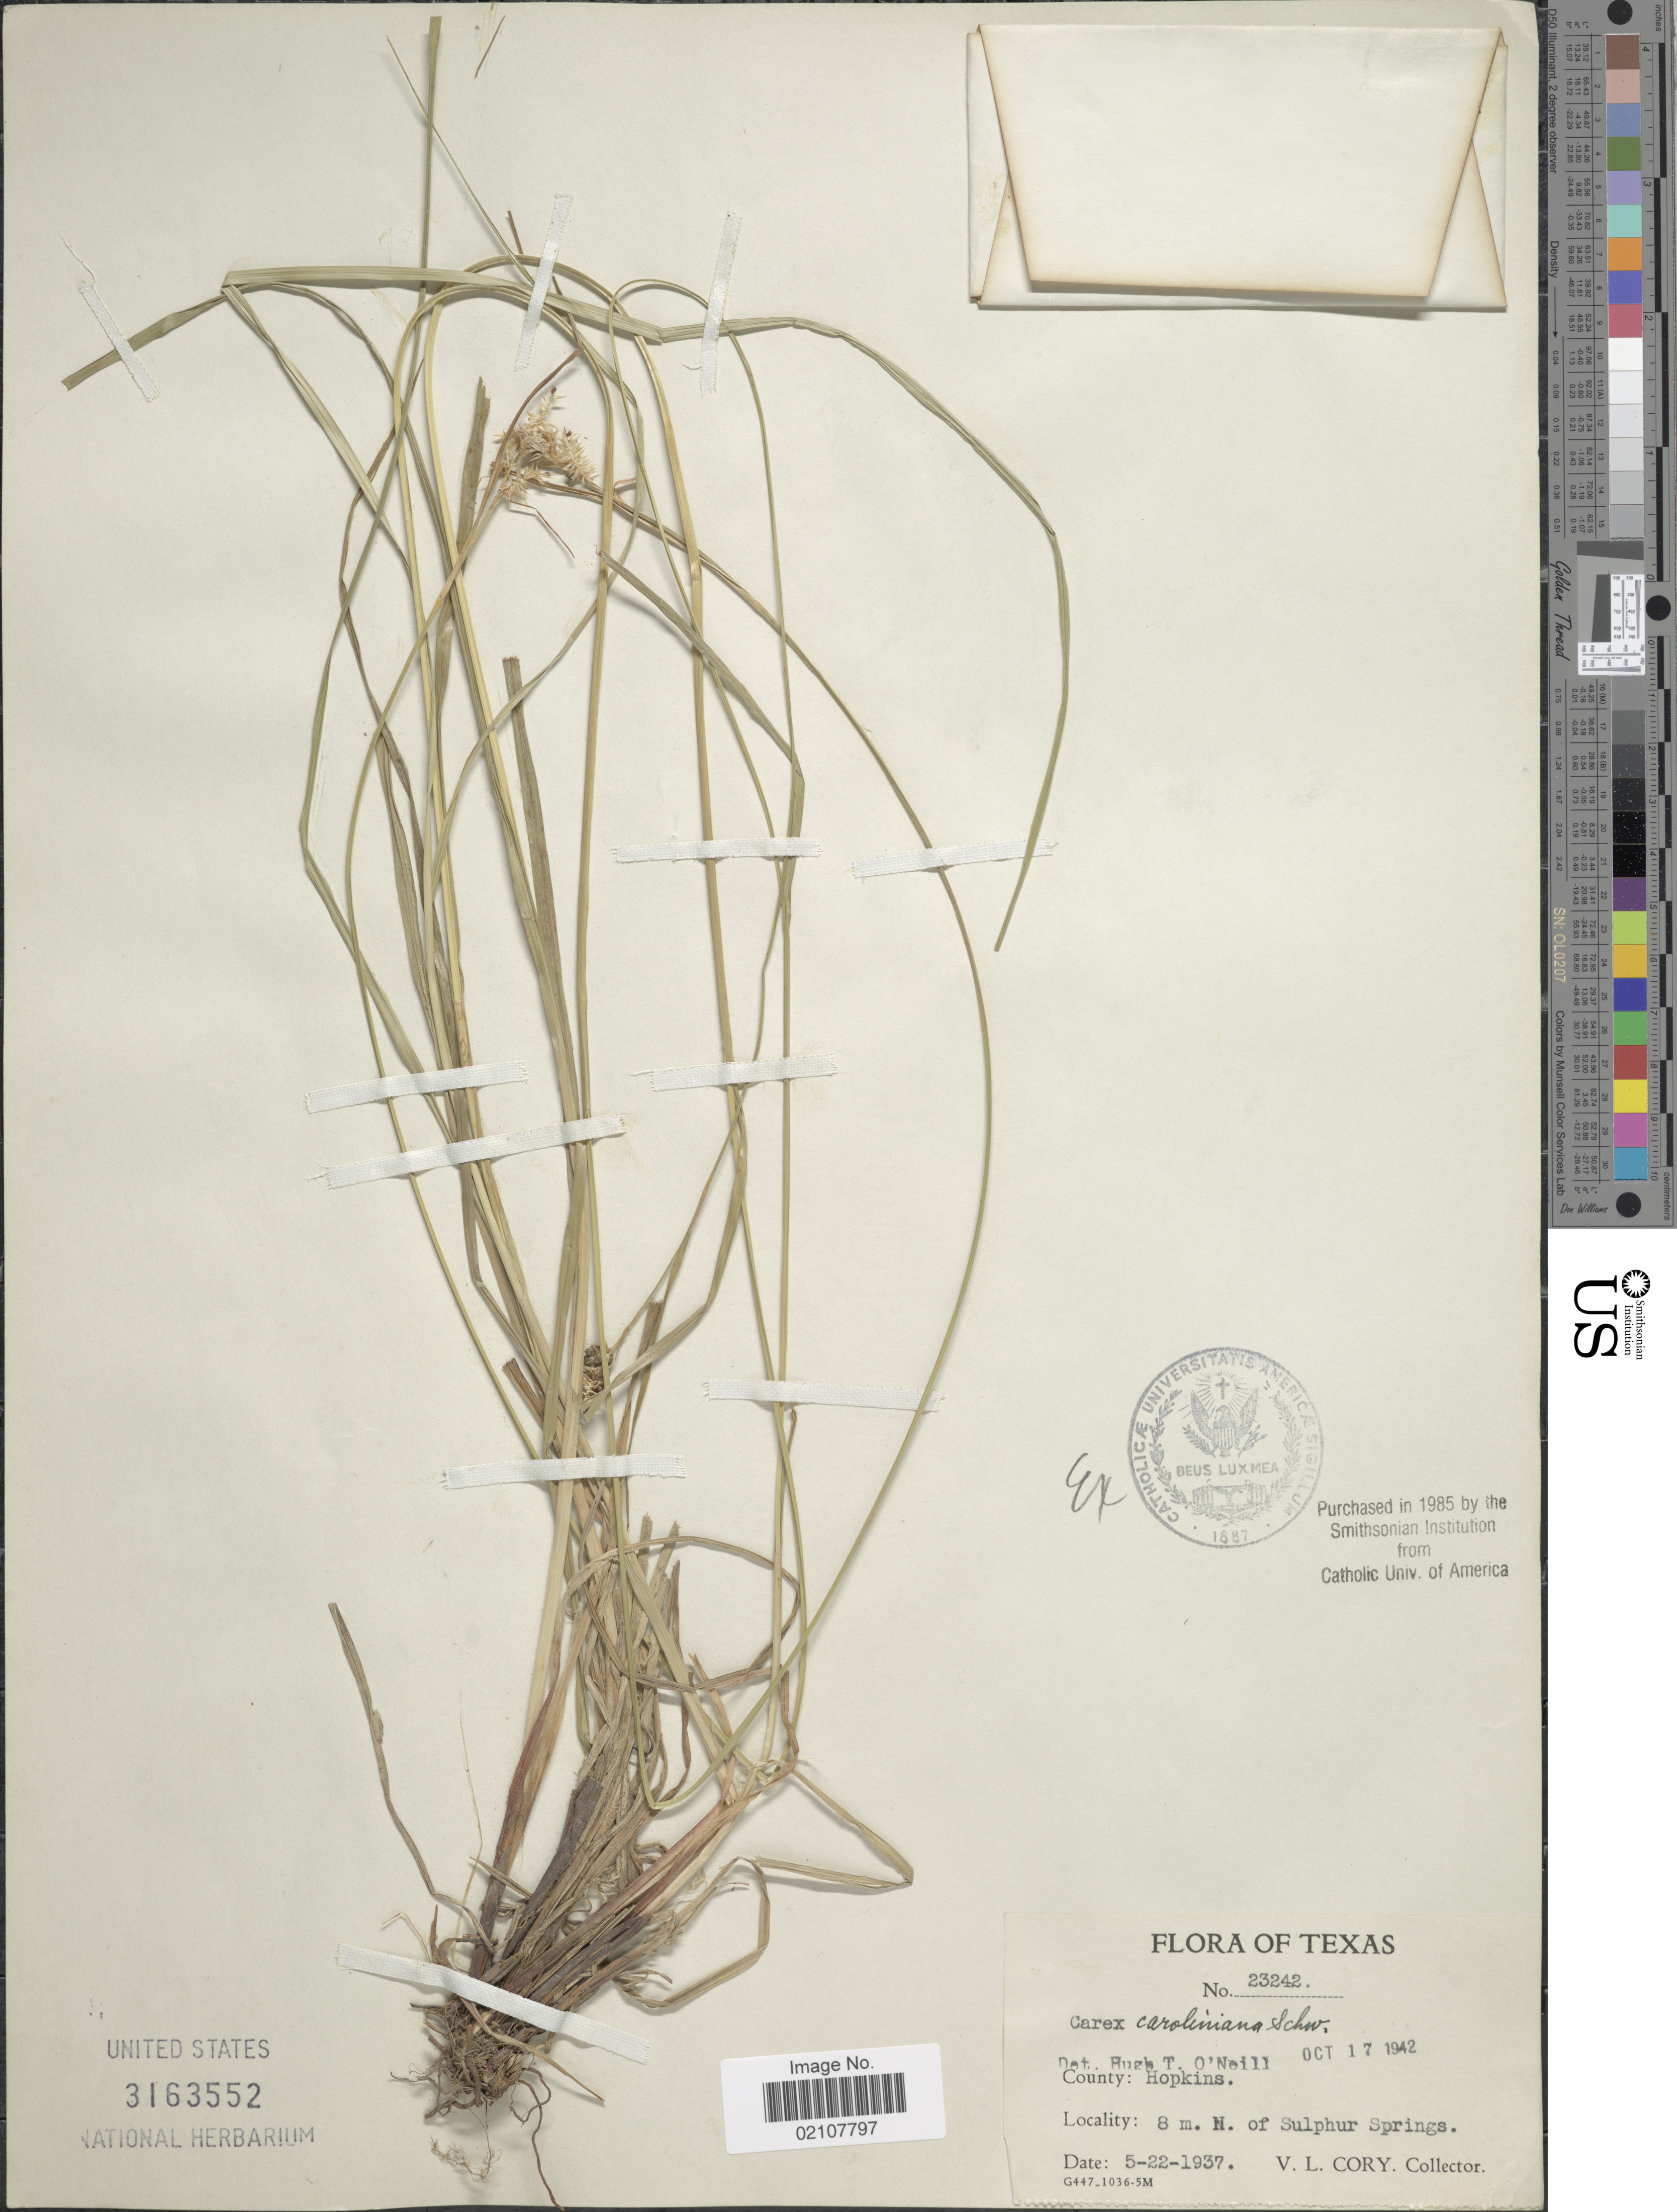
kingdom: Plantae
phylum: Tracheophyta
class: Liliopsida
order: Poales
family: Cyperaceae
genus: Carex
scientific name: Carex caroliniana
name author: Schwein.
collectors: V. Cory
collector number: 23242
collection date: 1937-05-22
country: United States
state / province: Texas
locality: County: Hopkins, 8 m N of Sulphur Springs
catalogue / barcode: US 3163552